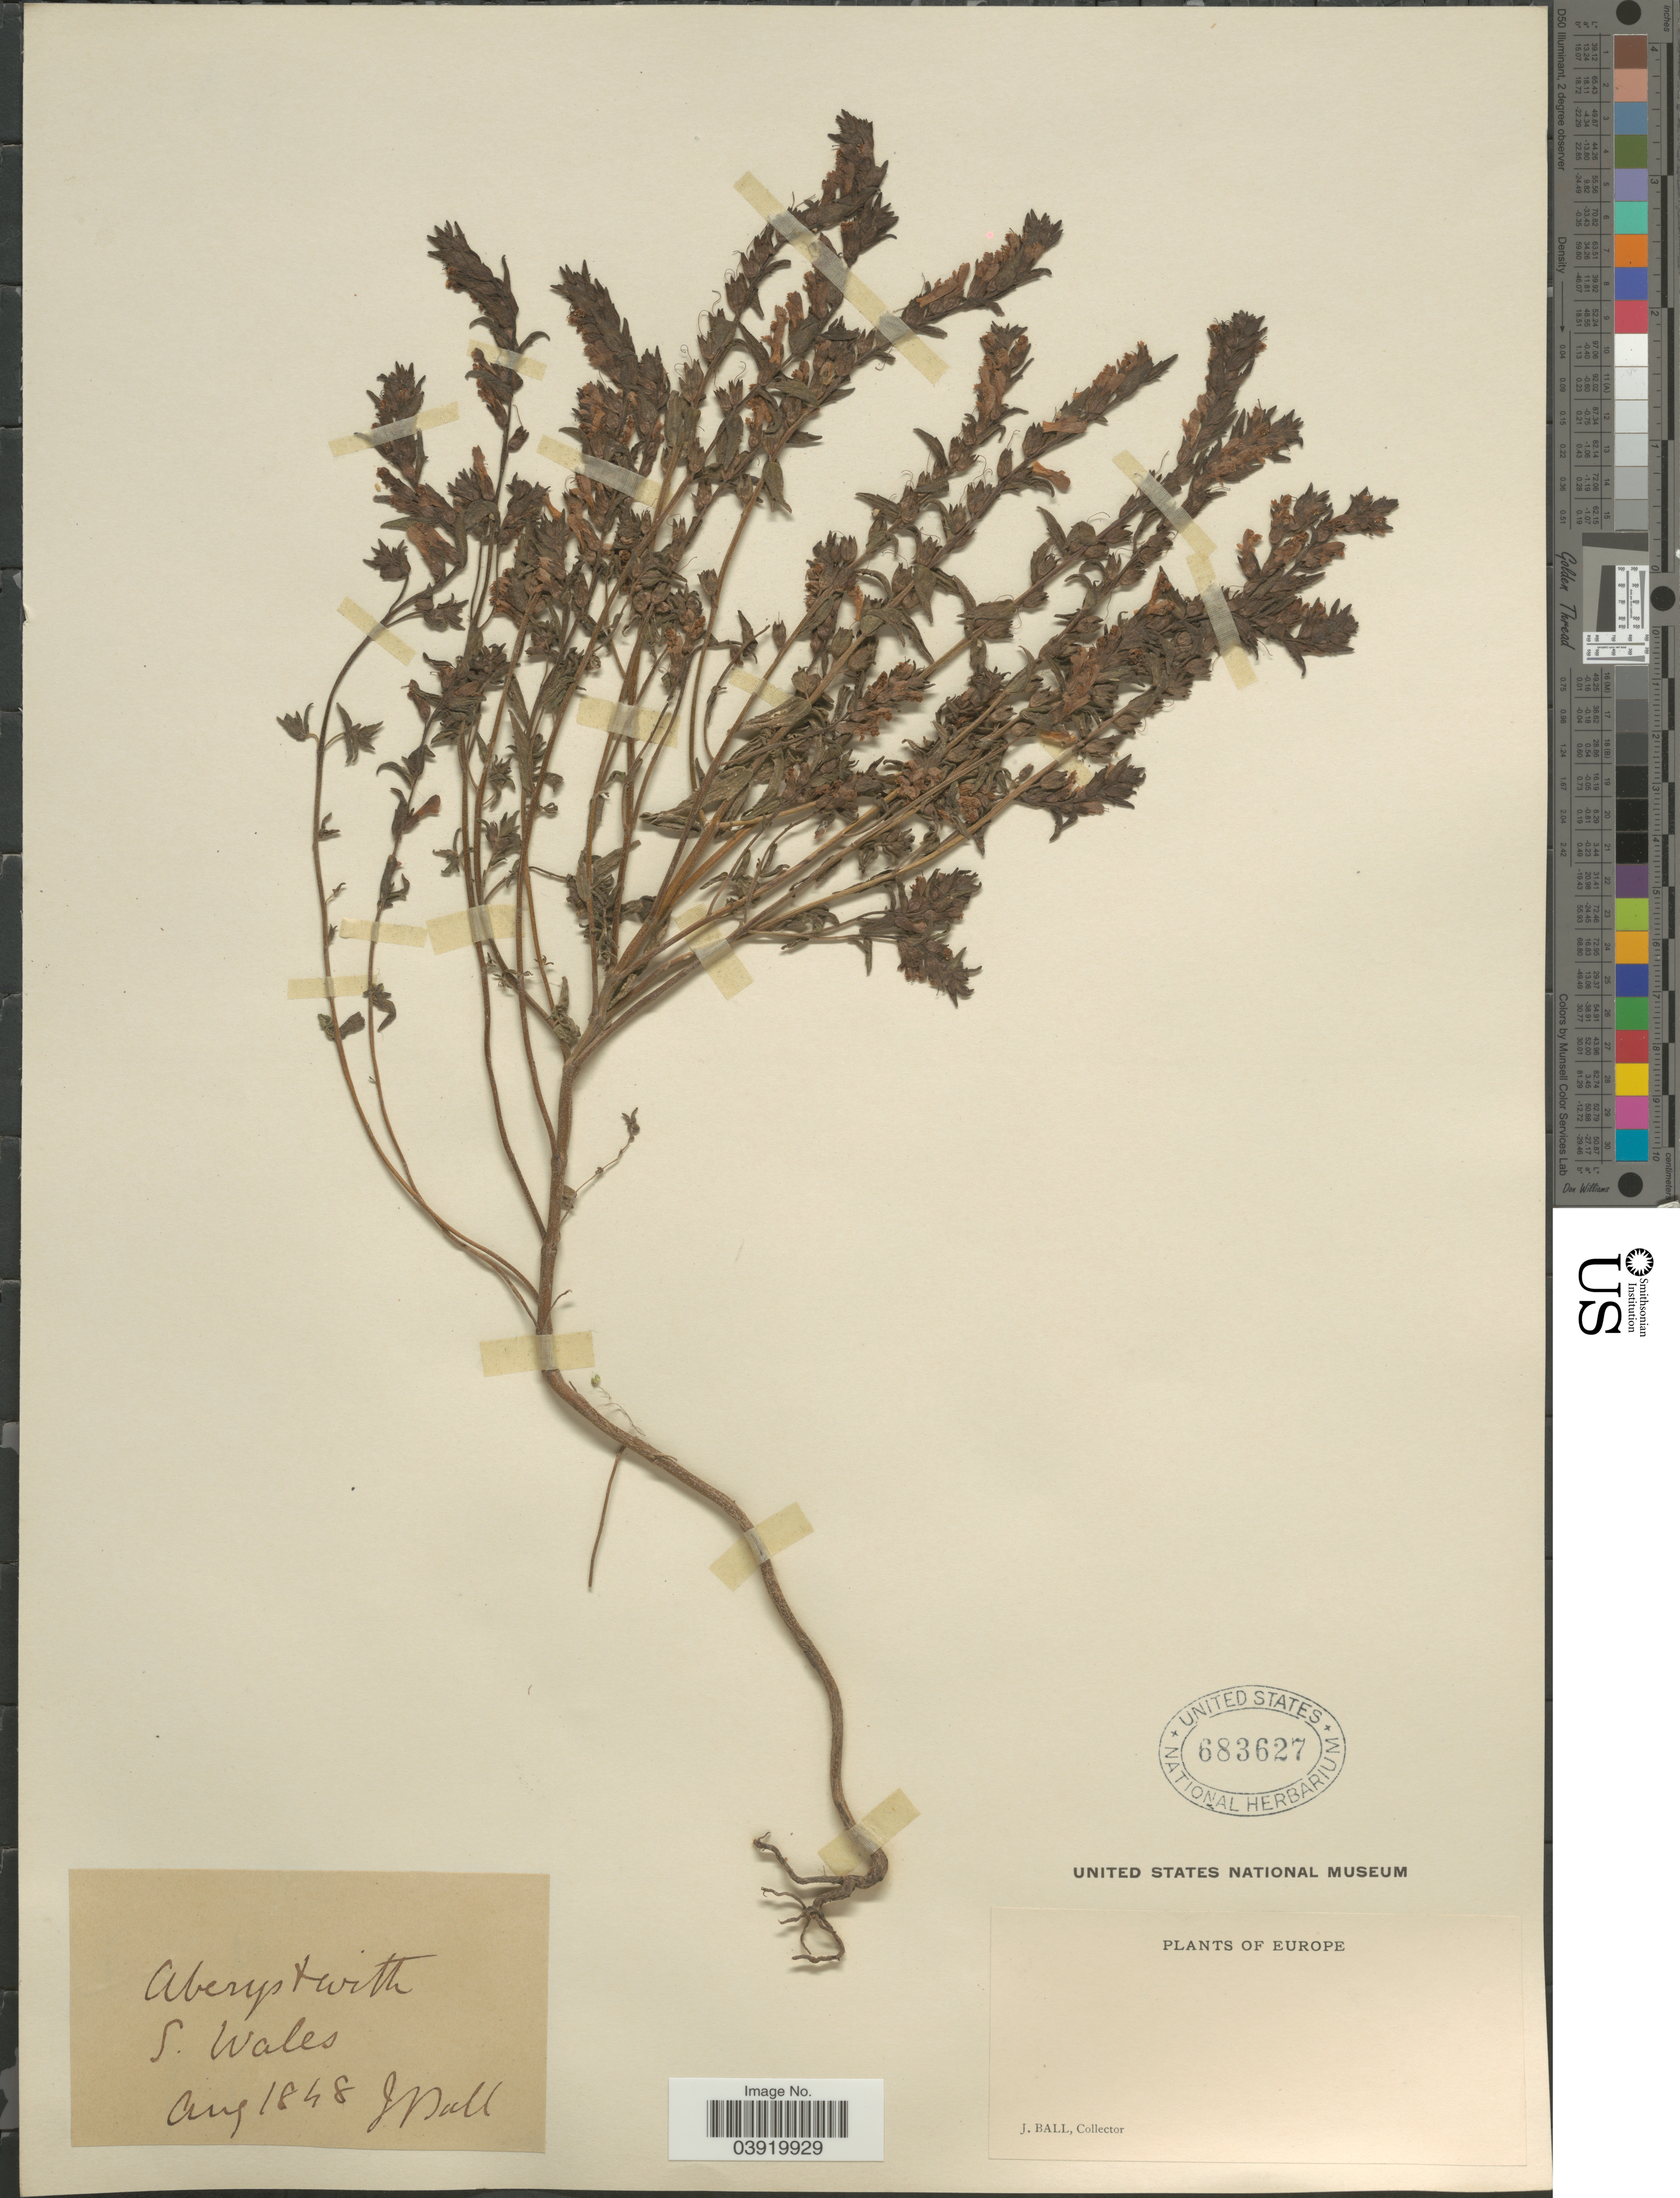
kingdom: Plantae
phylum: Tracheophyta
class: Magnoliopsida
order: Lamiales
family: Orobanchaceae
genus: Odontites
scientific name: Odontites sp.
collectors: J. Ball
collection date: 1848-08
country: United Kingdom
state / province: Wales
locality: S. Wales.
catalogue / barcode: US 683627